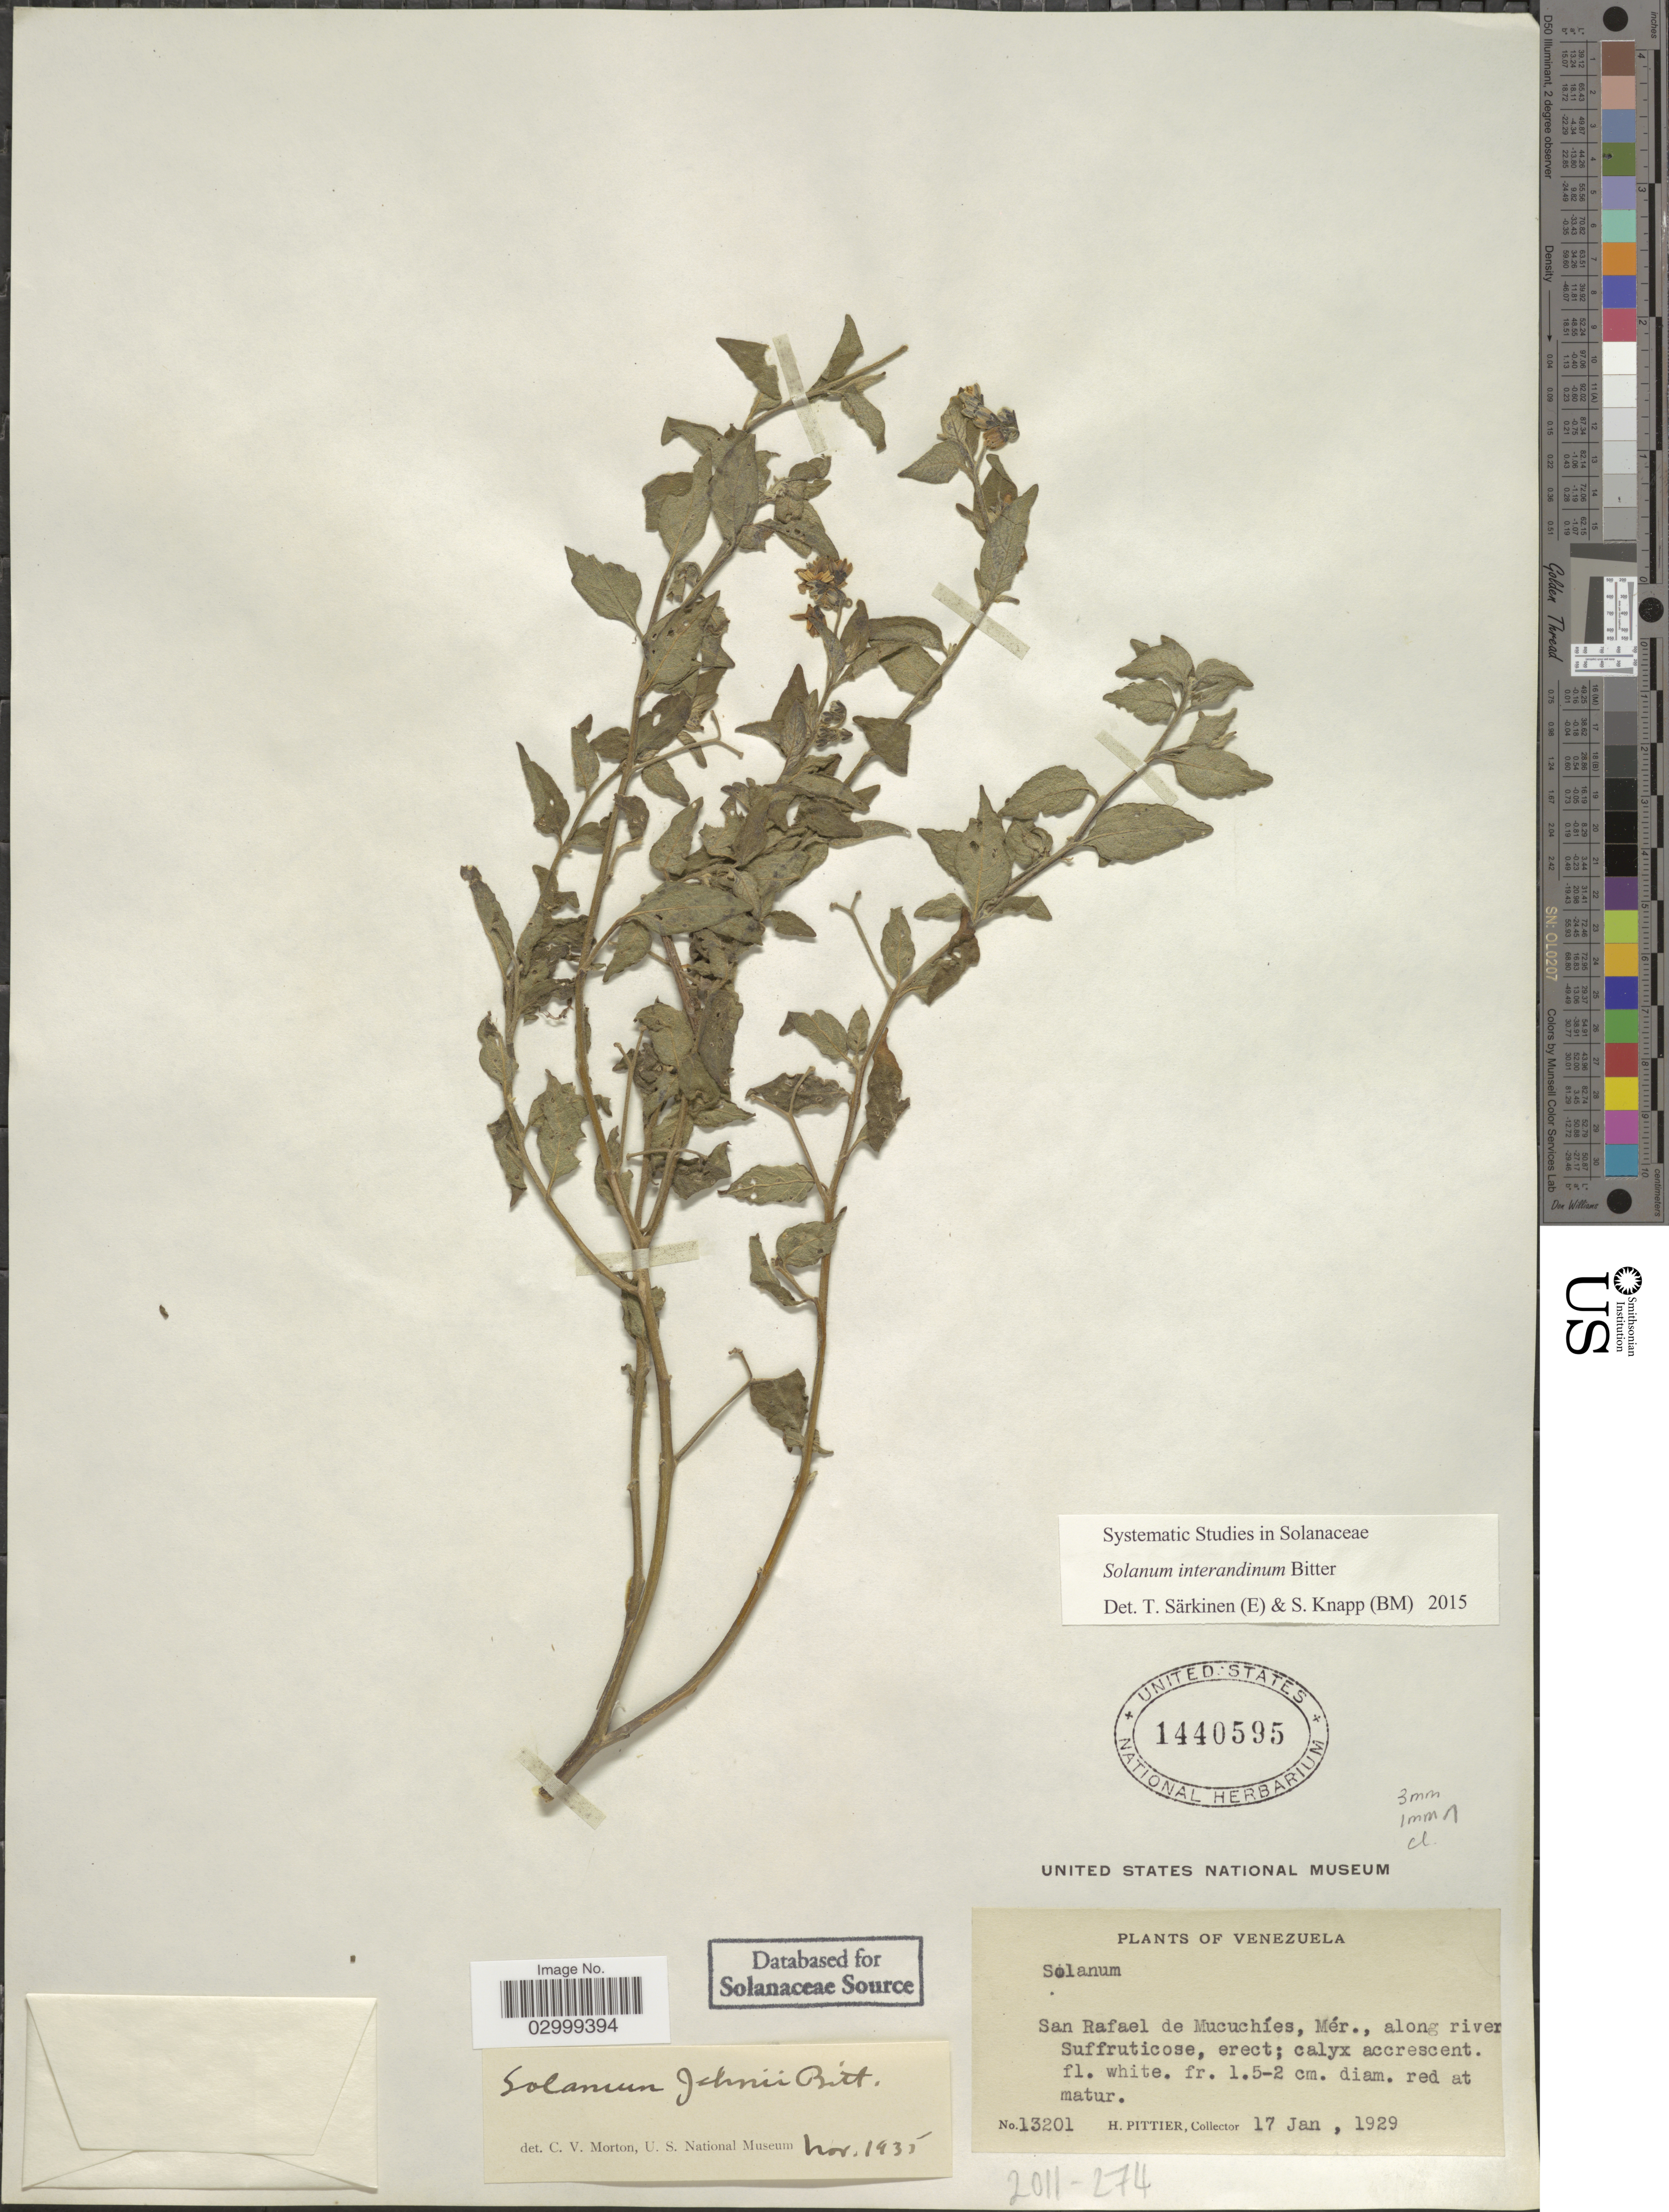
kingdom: Plantae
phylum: Tracheophyta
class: Magnoliopsida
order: Solanales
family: Solanaceae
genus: Solanum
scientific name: Solanum interandinum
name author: Bitter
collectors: H. F. Pittier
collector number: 13201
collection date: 1929-01-17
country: Venezuela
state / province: Mérida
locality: San Rafael de Mucuchíes, Mér., along river Suffruticose.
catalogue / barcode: US 1440595